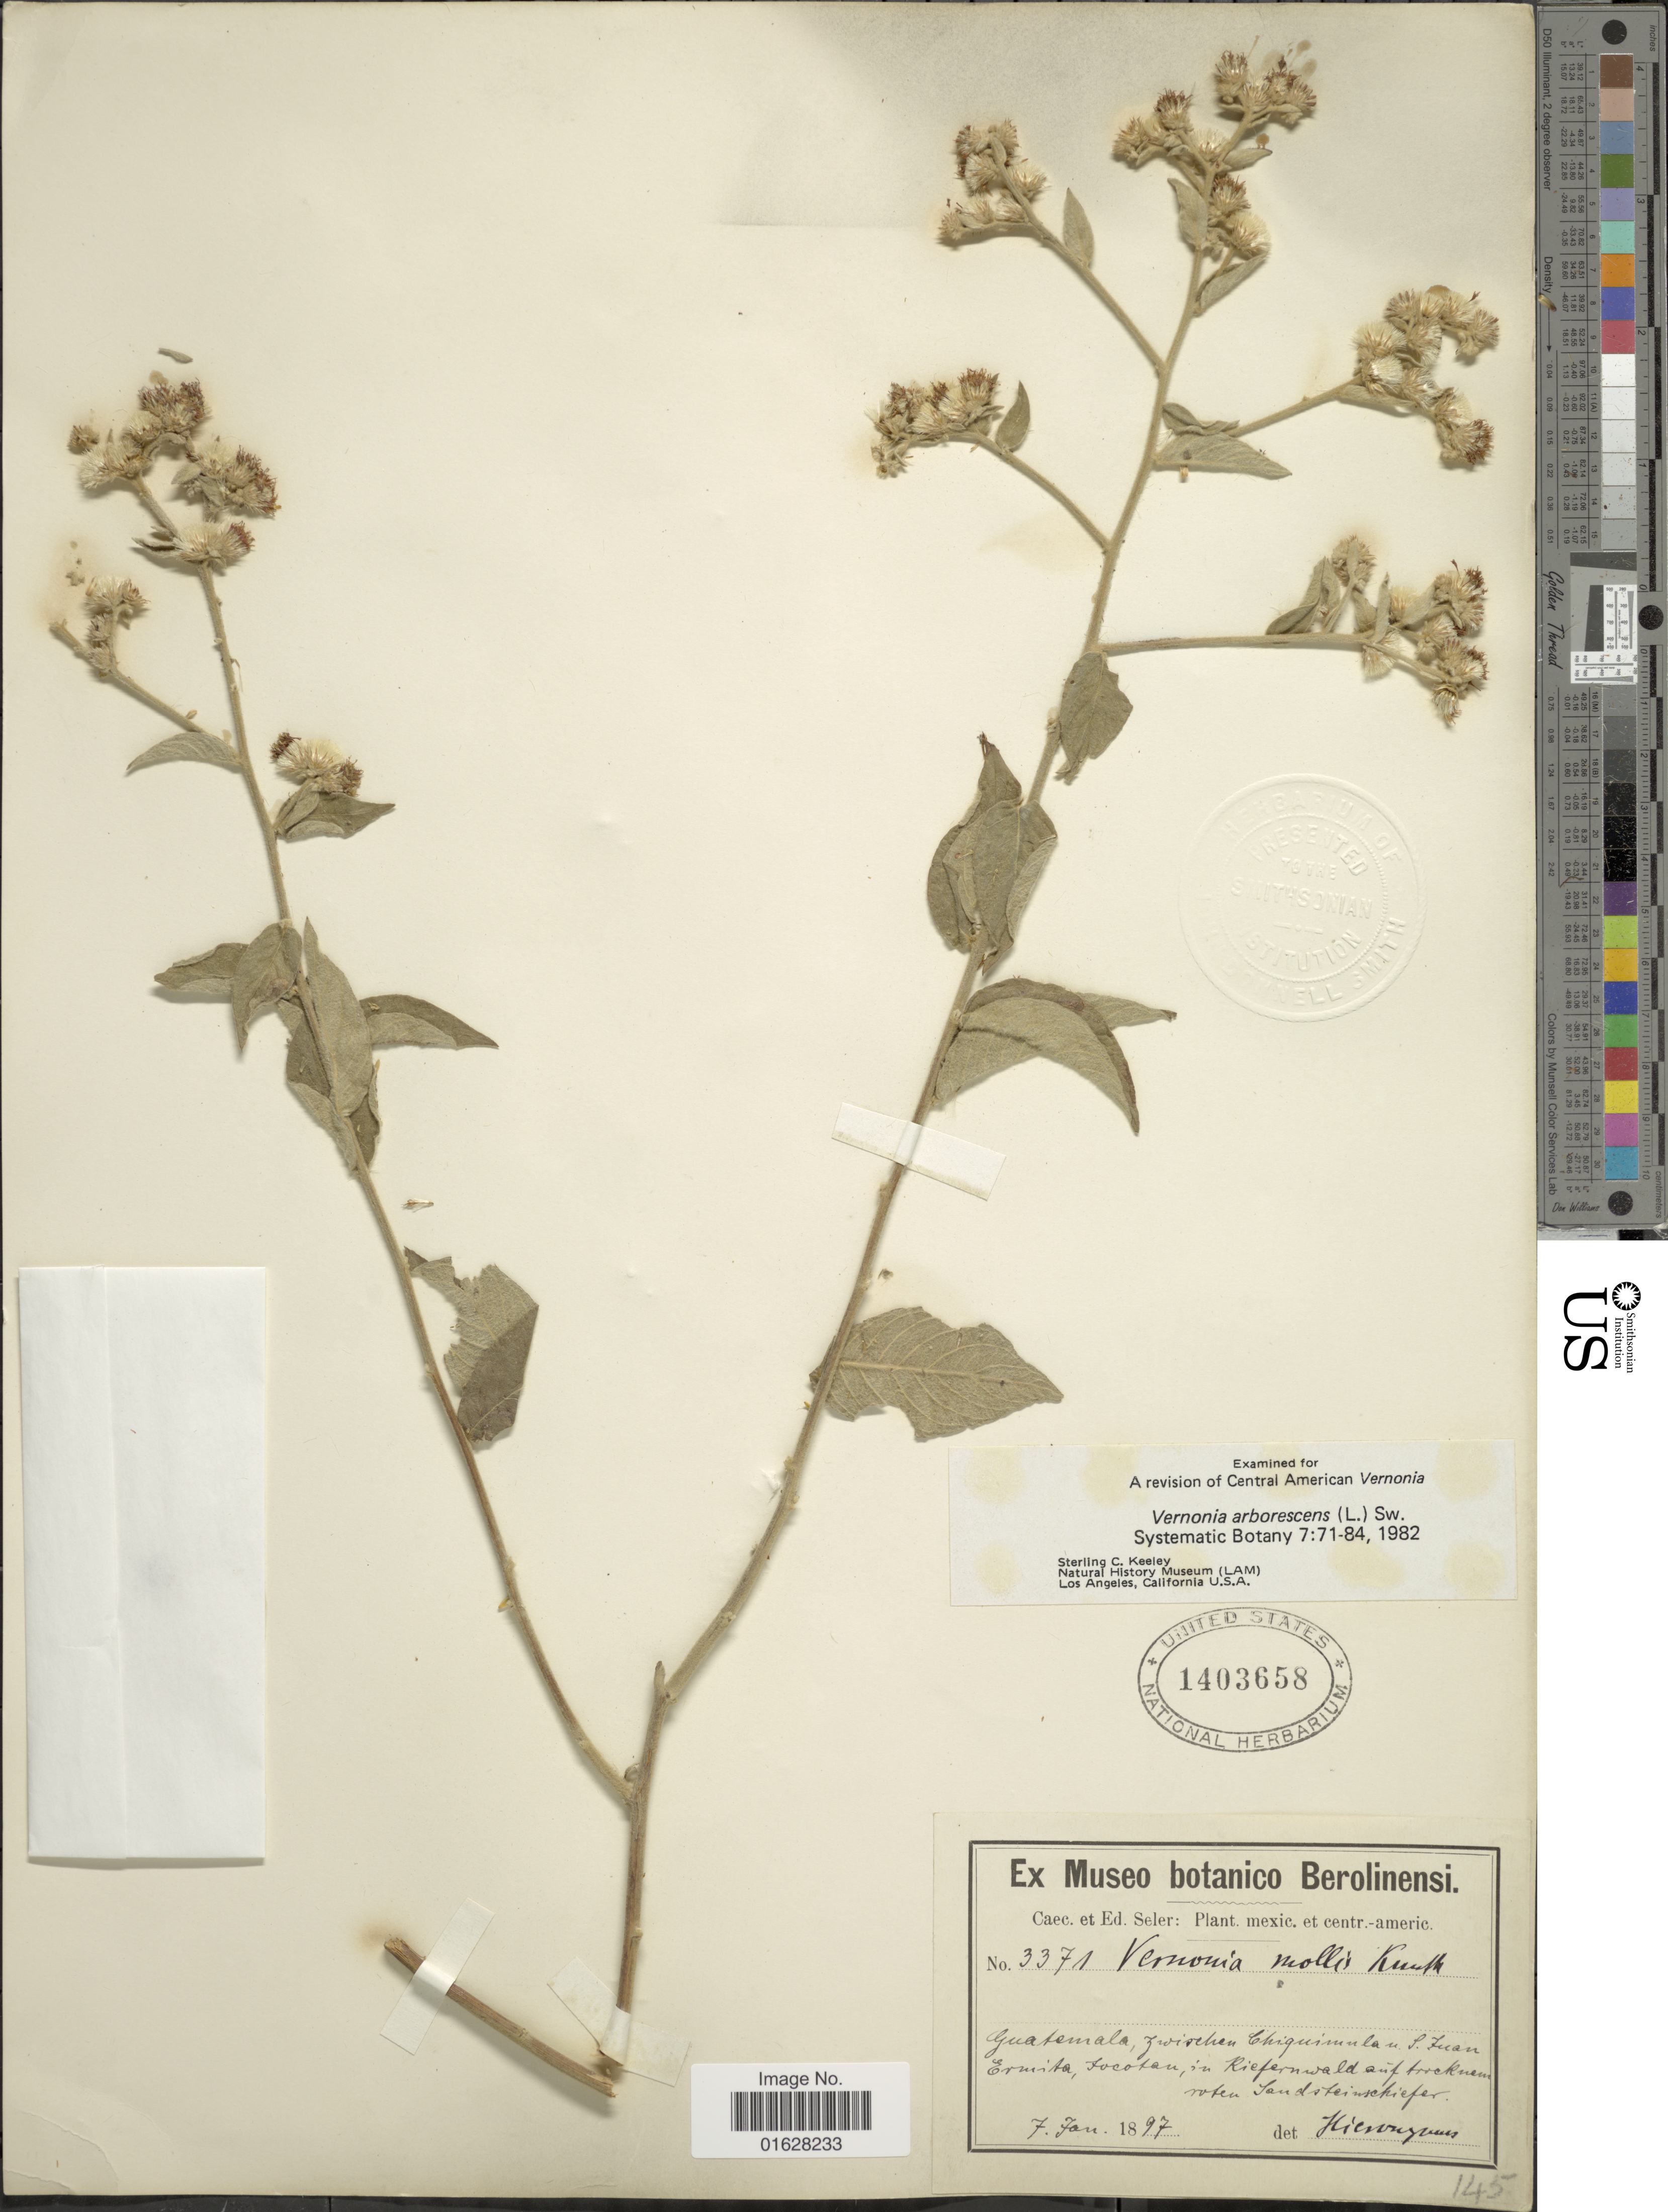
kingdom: Plantae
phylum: Tracheophyta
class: Magnoliopsida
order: Asterales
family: Asteraceae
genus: Lepidaploa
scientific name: Lepidaploa canescens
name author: (Kunth) H. Rob.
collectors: C. Seler & E. G. Seler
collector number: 3371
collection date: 1897-01-07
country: Guatemala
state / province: Chiquimula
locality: Guatemala, zwischen Chiquimula n. S. Juan Ermita, Jocatan in Riefernwald auf Trocknem rosen Landsteinschiefer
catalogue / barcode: US 1403658